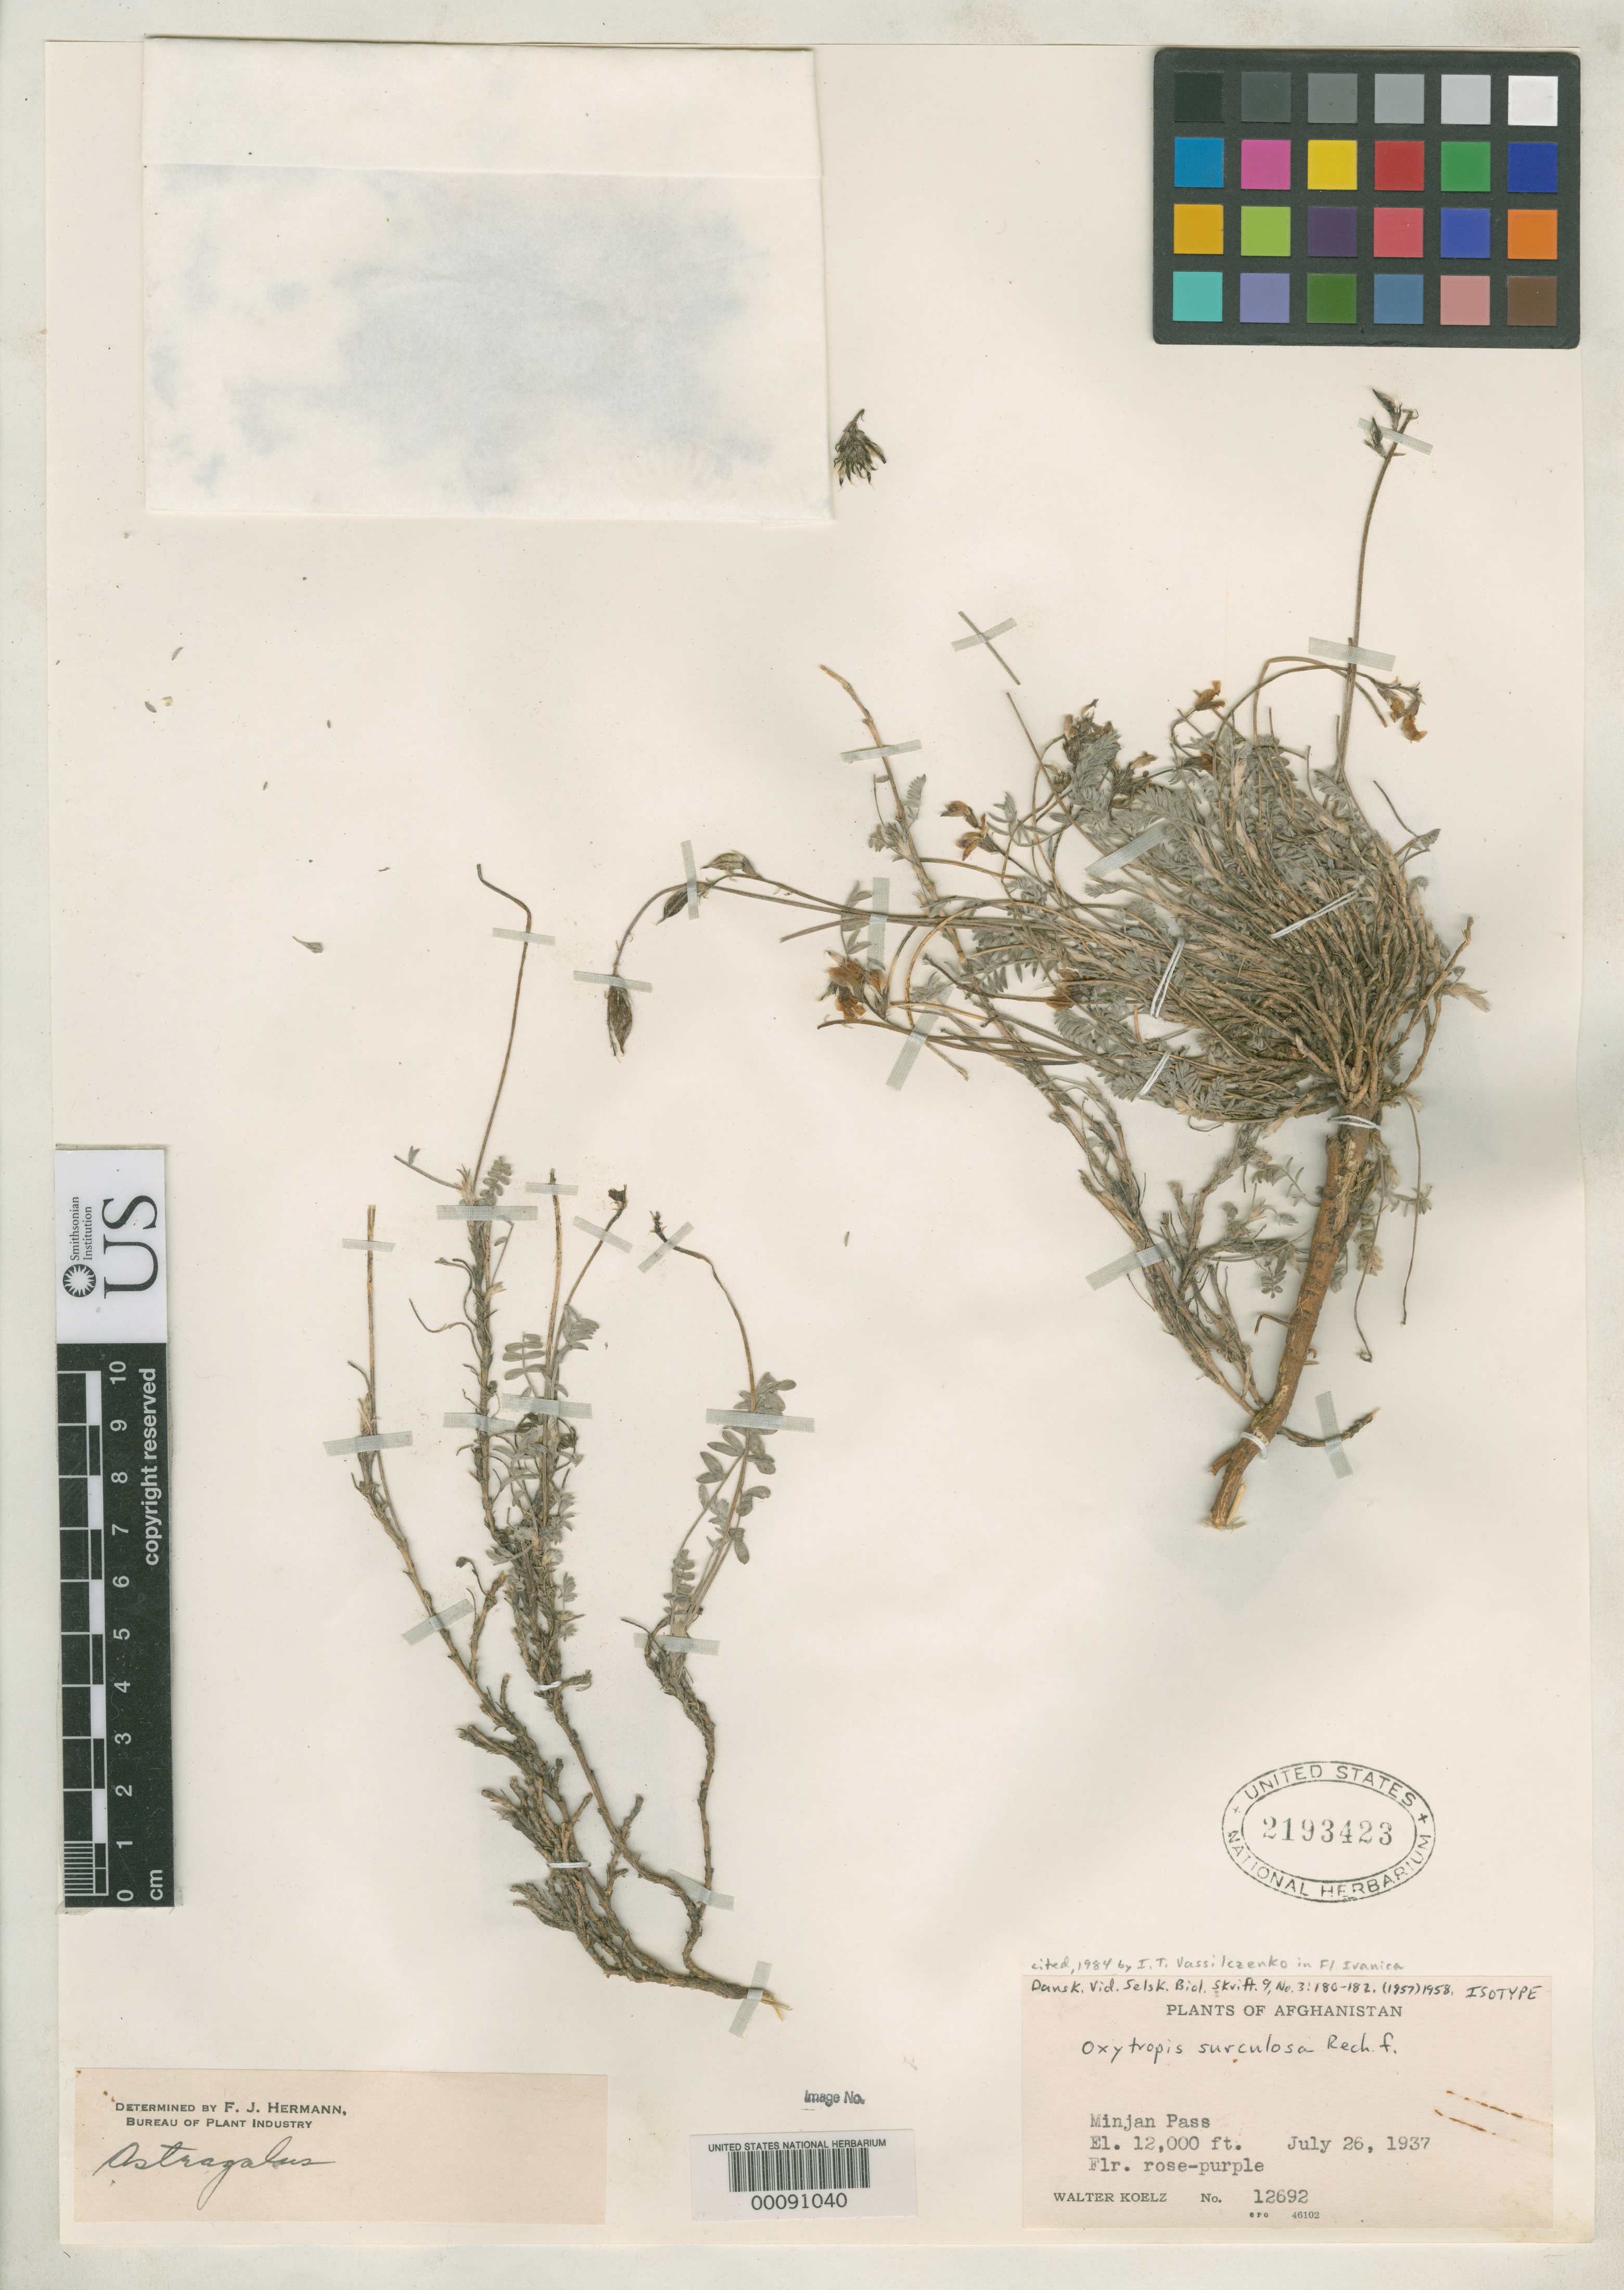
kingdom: Plantae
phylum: Tracheophyta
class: Magnoliopsida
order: Fabales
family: Fabaceae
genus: Oxytropis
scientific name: Oxytropis surculosa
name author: Rech. f.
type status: Isotype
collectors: W. N. Koelz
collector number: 12692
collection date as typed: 26 Jul 1937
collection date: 1937-07-26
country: Afghanistan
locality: Mingan Pass.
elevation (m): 3658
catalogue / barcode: US 2193423